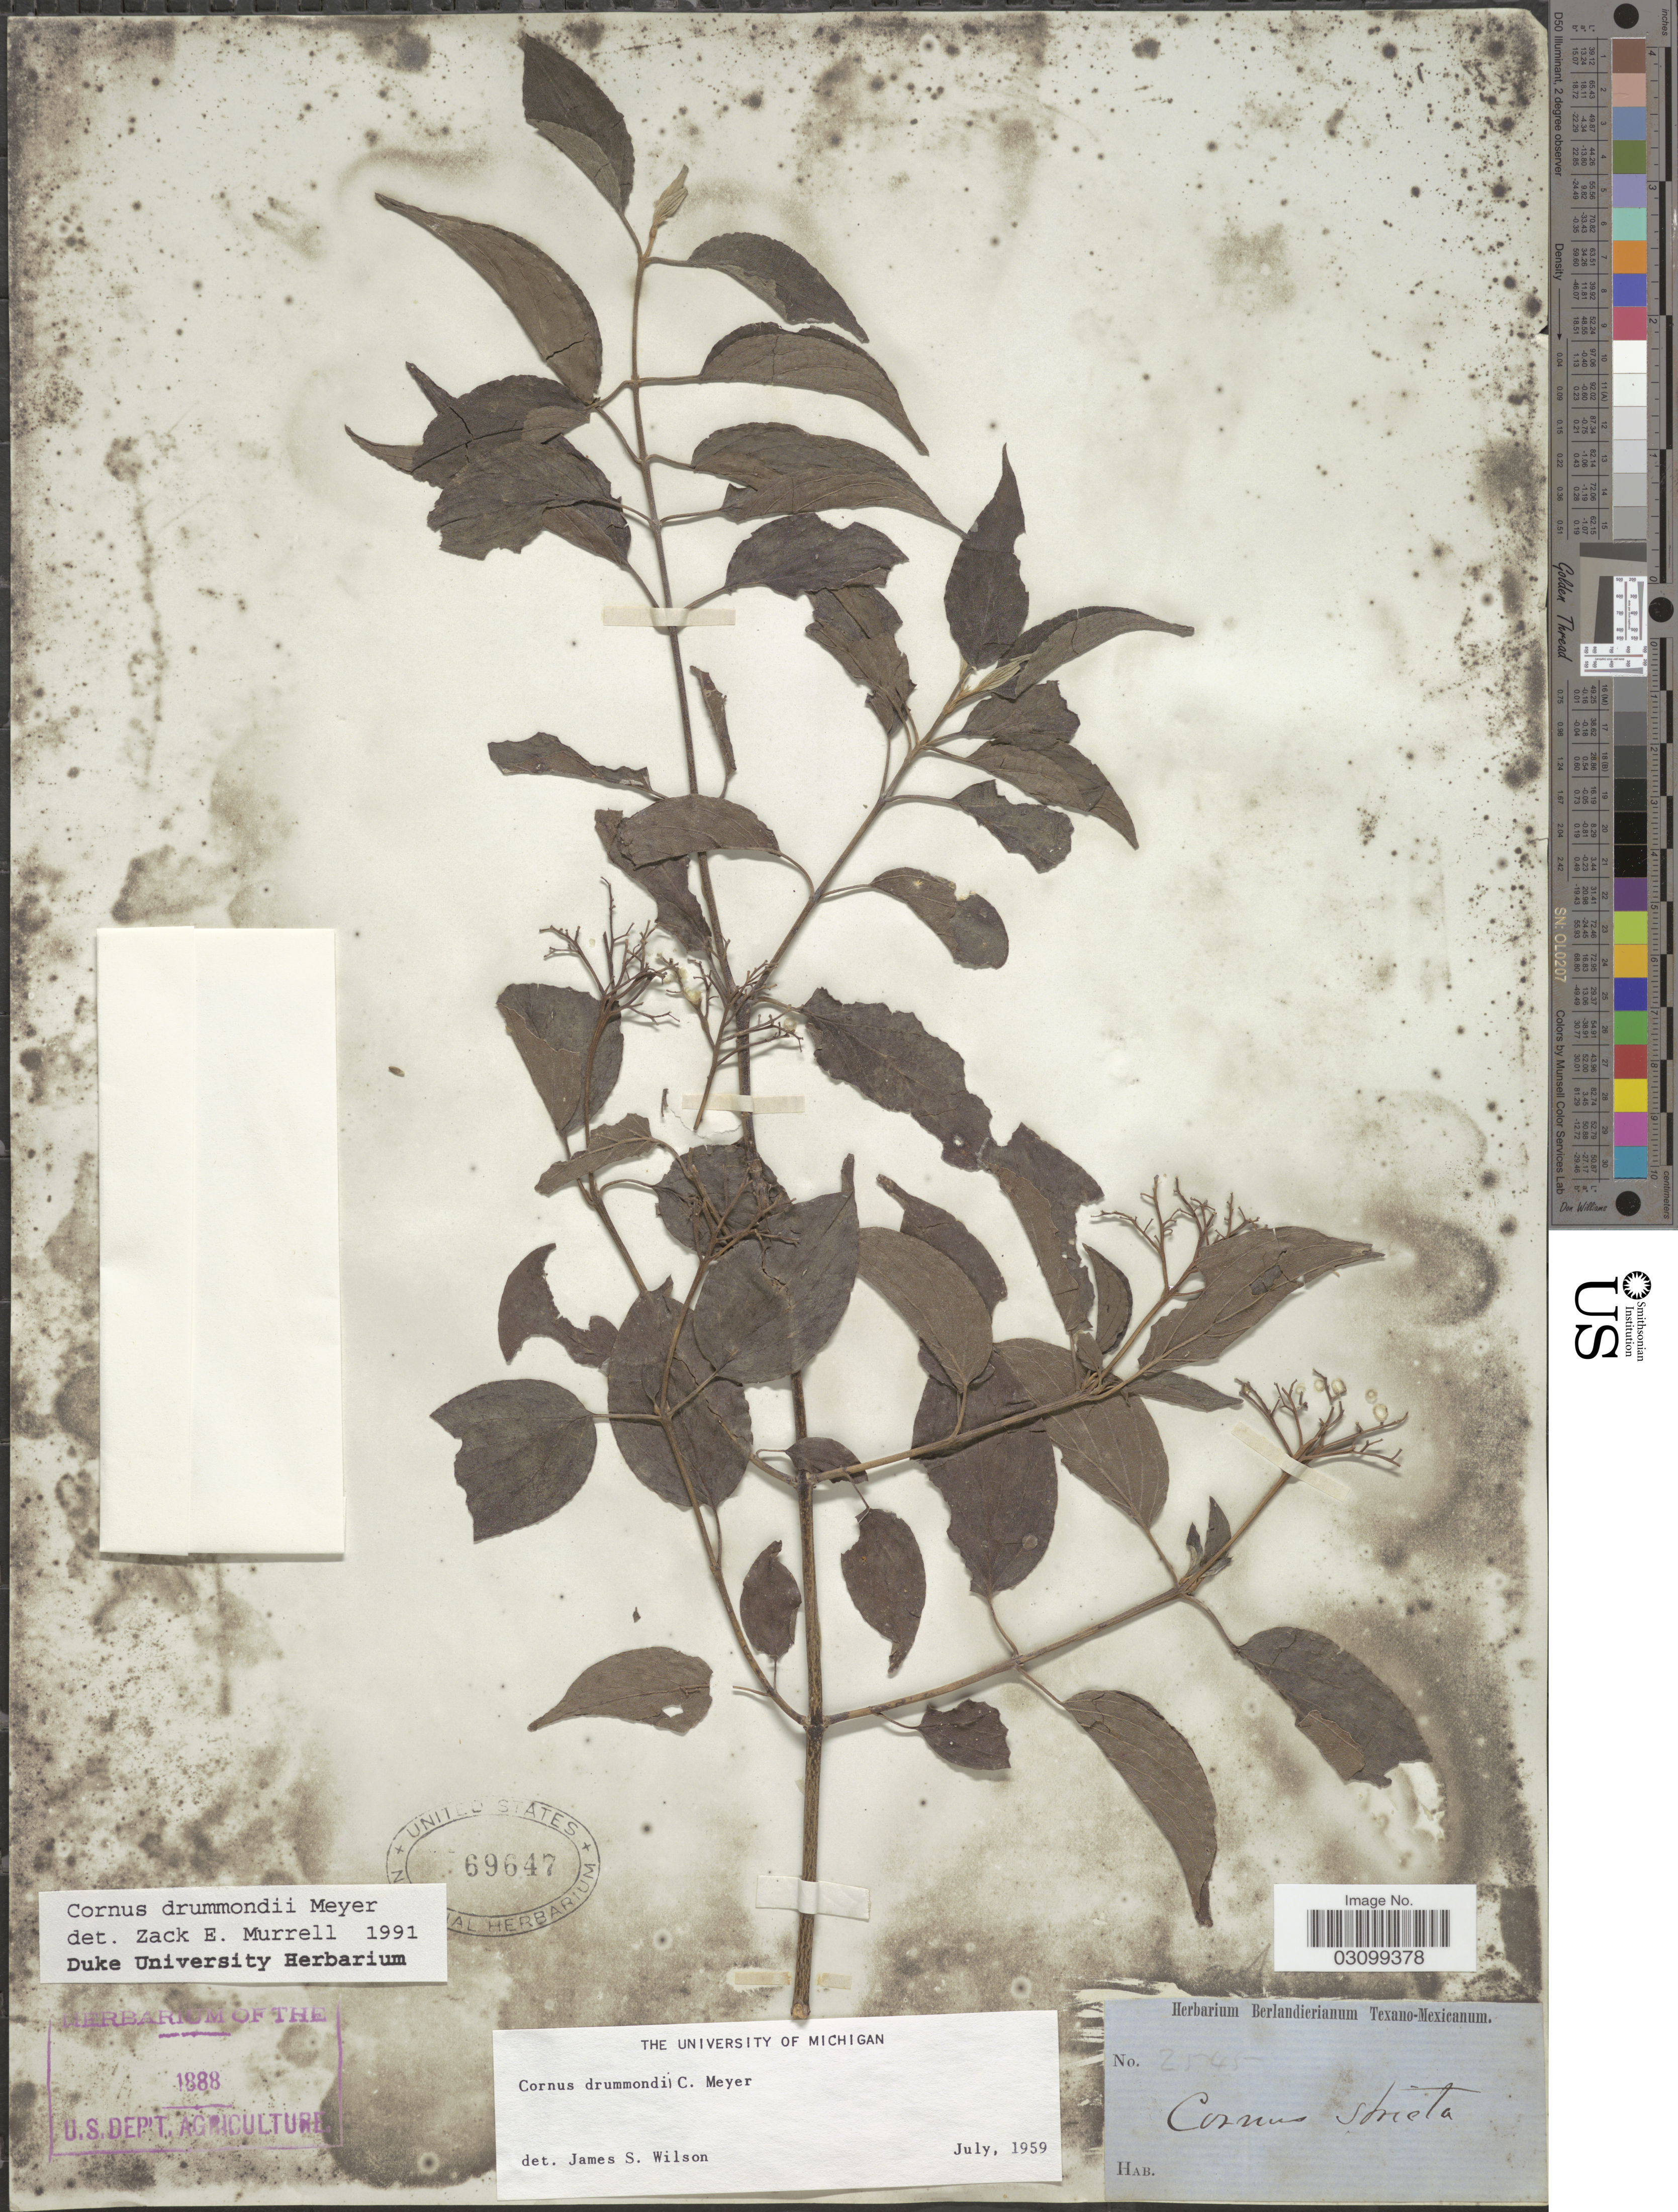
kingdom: Plantae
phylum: Tracheophyta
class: Magnoliopsida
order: Cornales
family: Cornaceae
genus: Cornus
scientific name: Cornus drummondii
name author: C.A. Mey.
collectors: ex Herb. Berlandierianum Texano-Mexicanum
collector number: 2545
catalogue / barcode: US 69647